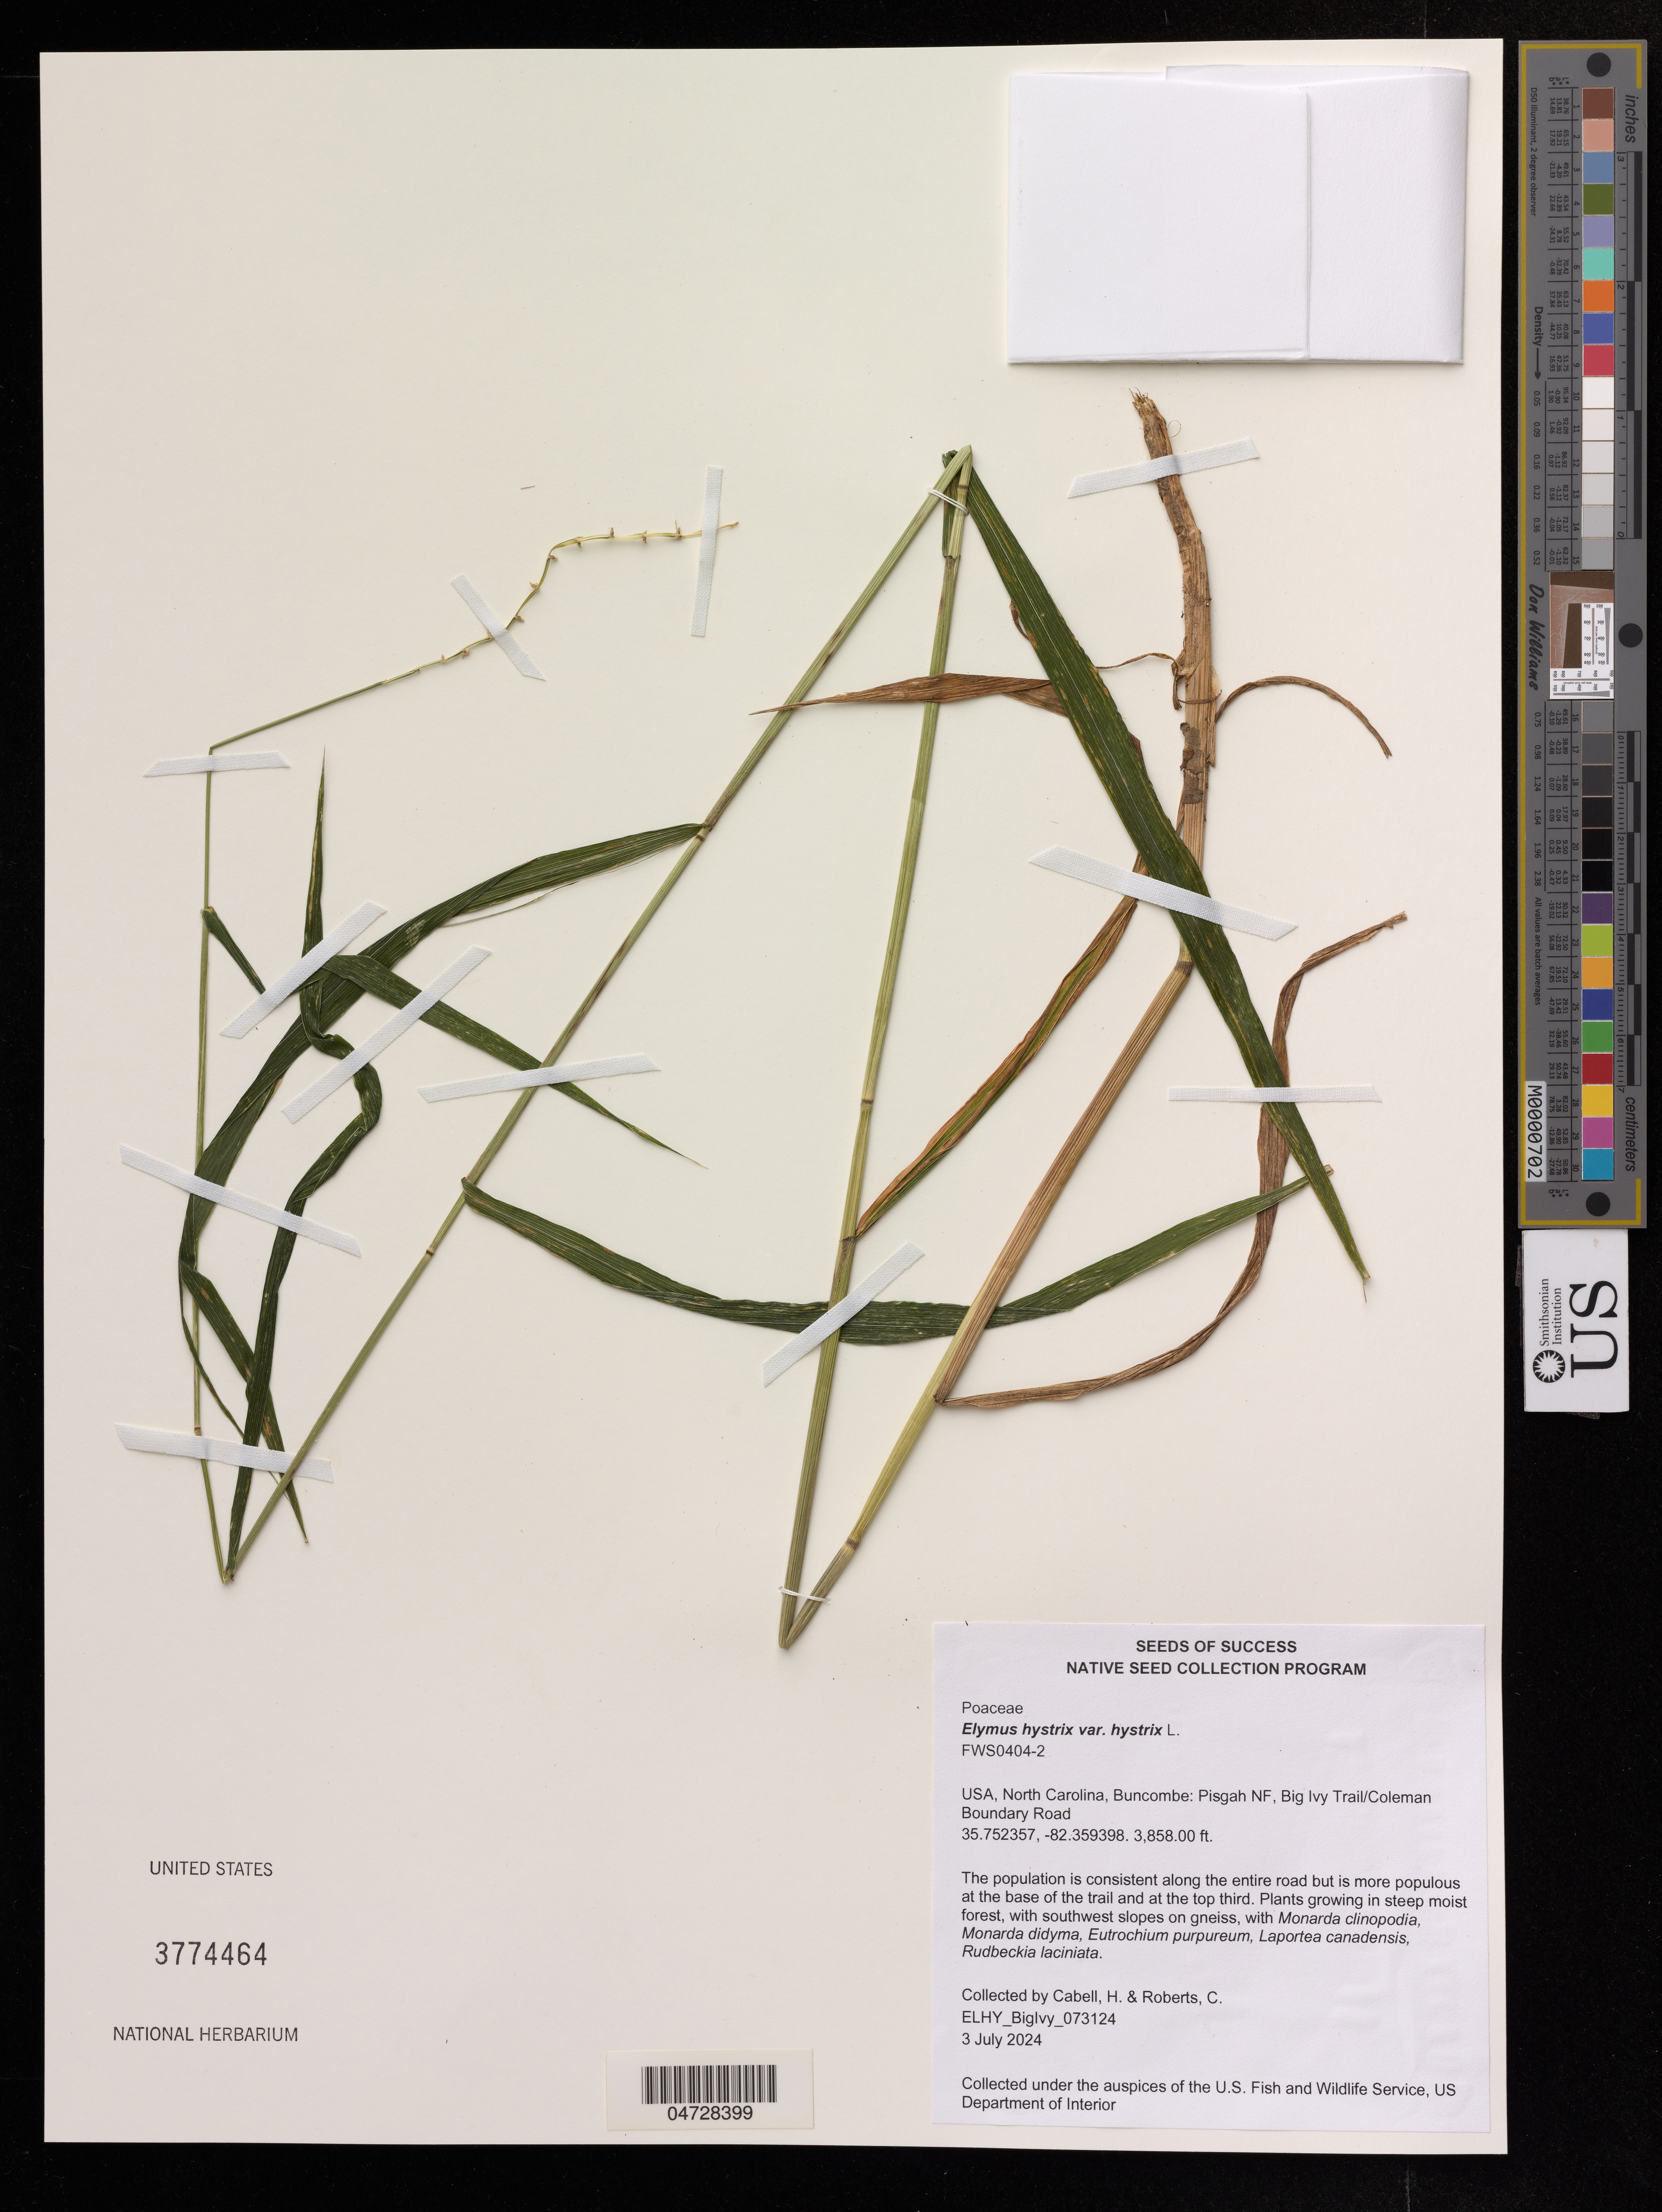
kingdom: Plantae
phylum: Tracheophyta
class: Liliopsida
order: Poales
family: Poaceae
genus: Elymus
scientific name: Elymus hystrix var. hystrix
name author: L.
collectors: H. Cabell & C. Roberts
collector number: ELHY_BigIvy_073124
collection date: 2024-07-03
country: United States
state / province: North Carolina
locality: Buncombe: Pisgah NF, Big Ivy Trail/Coleman Boundary Road.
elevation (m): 1176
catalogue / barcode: US 3774464